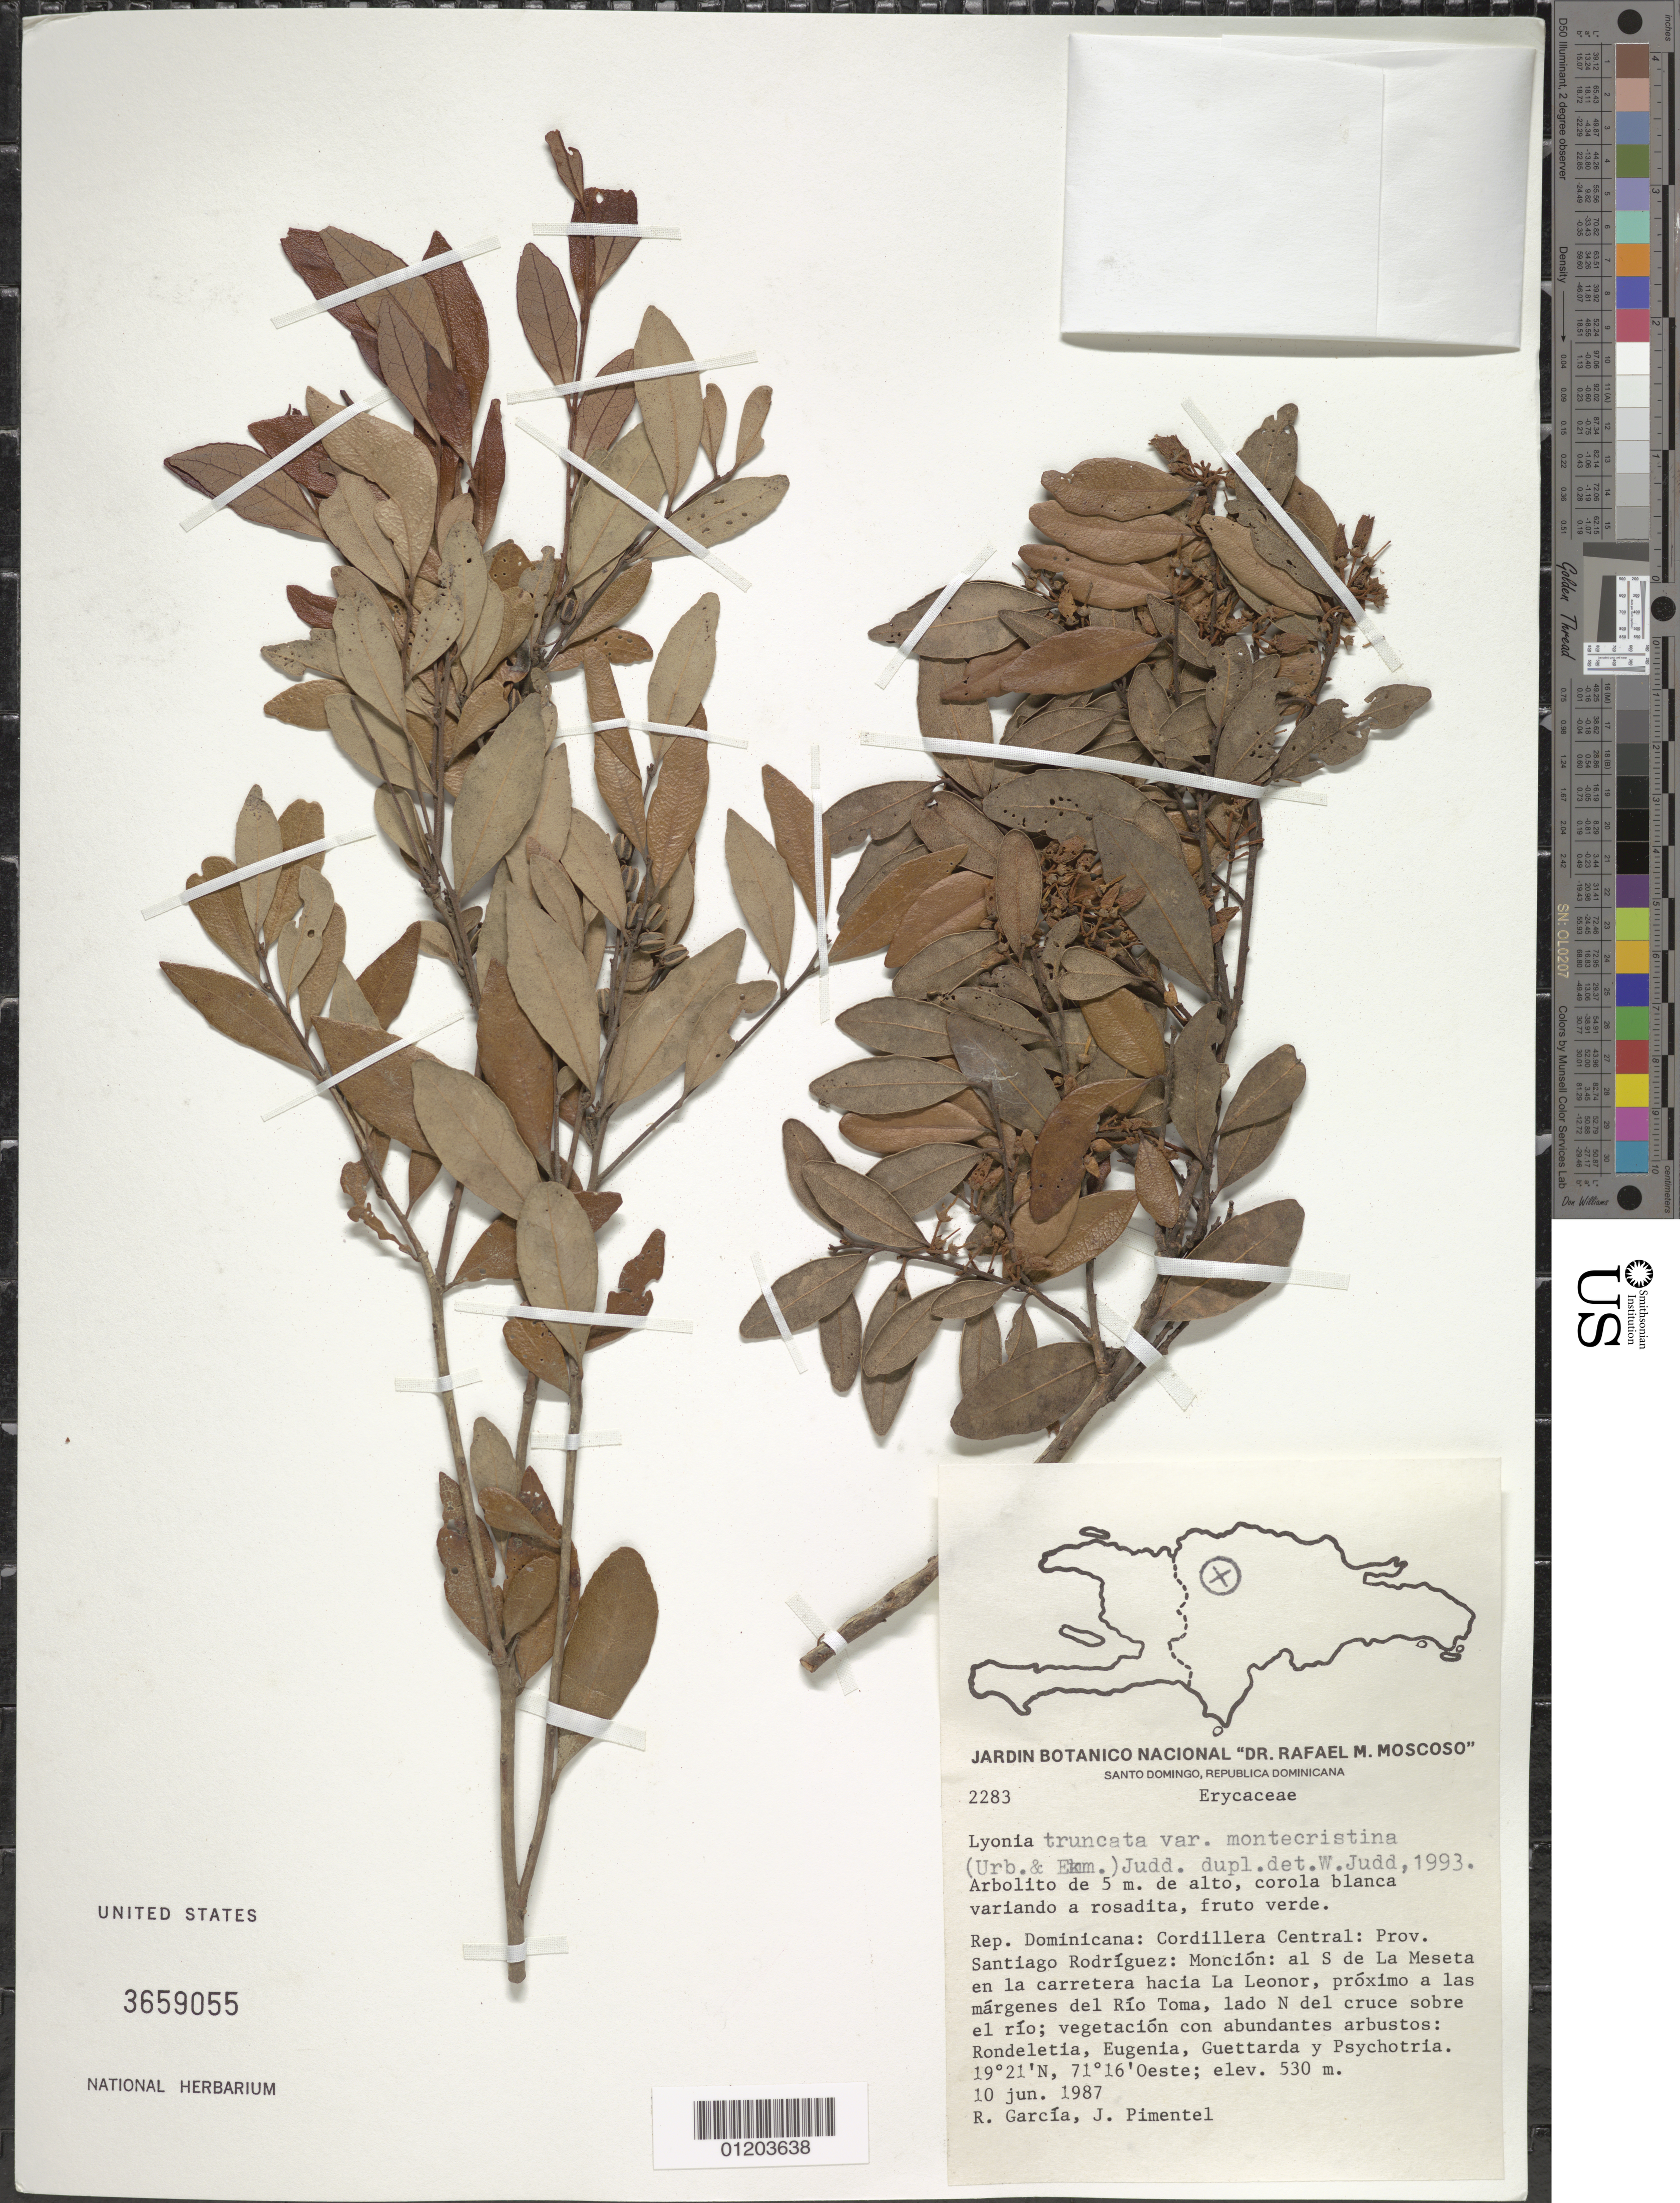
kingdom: Plantae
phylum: Tracheophyta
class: Magnoliopsida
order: Ericales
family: Ericaceae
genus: Lyonia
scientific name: Lyonia truncata var. montecristina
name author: (Urb. & Ekman) Judd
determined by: Judd, W.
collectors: R. G. García & J. Pimentel Baez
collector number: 2283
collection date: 1987-06-10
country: Dominican Republic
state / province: Santiago Rodriguez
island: Hispaniola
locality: Cordillera Central; Monción, al S de La Meseta en la carretera hacia La Leonor, próximo a las márgenes del Río Toma, lado N del cruce sobre el río.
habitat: Vegetación con abundantes arbustos: Rrondeletia, Eugenia, Guettarda y Psychotria.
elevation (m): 530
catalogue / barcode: US 3659055